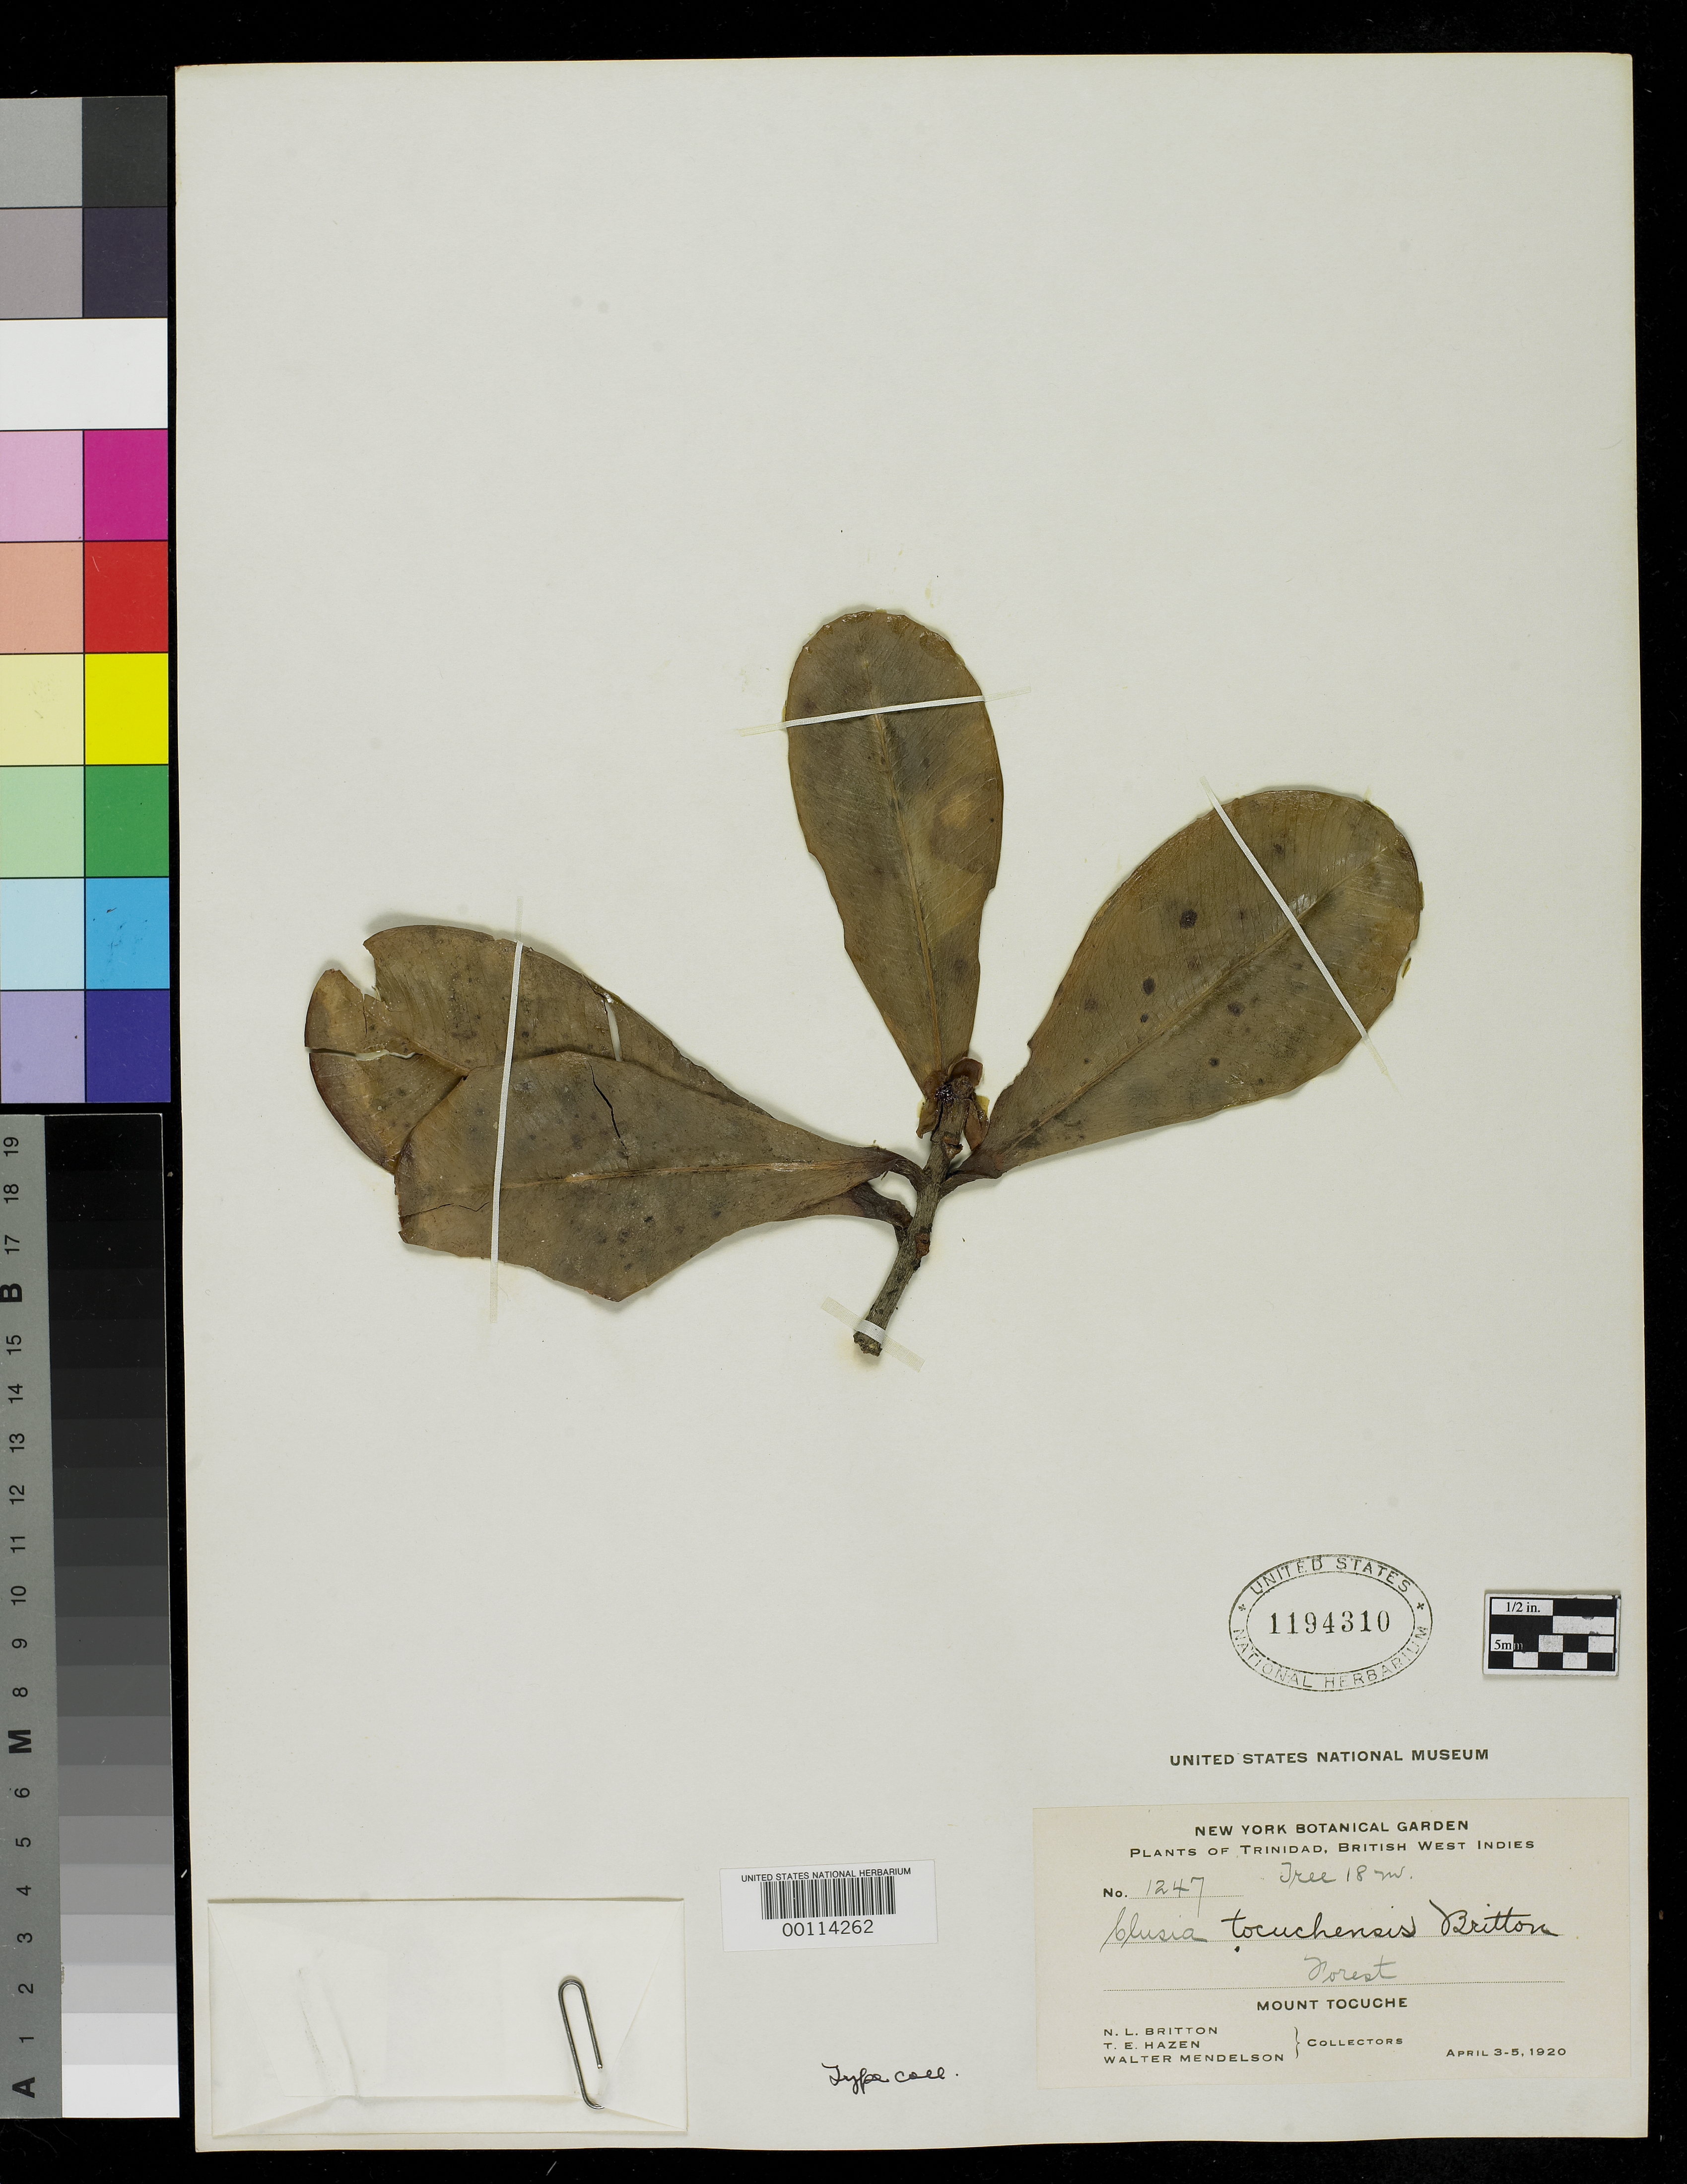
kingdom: Plantae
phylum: Tracheophyta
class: Magnoliopsida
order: Malpighiales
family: Clusiaceae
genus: Clusia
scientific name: Clusia tocuchensis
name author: Britton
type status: Isotype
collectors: N. Britton, T. E. Hazen & W. Mendelson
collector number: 1247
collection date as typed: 03 Apr 1920 to 05 Apr 1920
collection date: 1920-04-03/1920-04-05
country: Trinidad and Tobago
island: Trinidad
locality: Mt. Tocuche.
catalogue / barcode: US 1194310